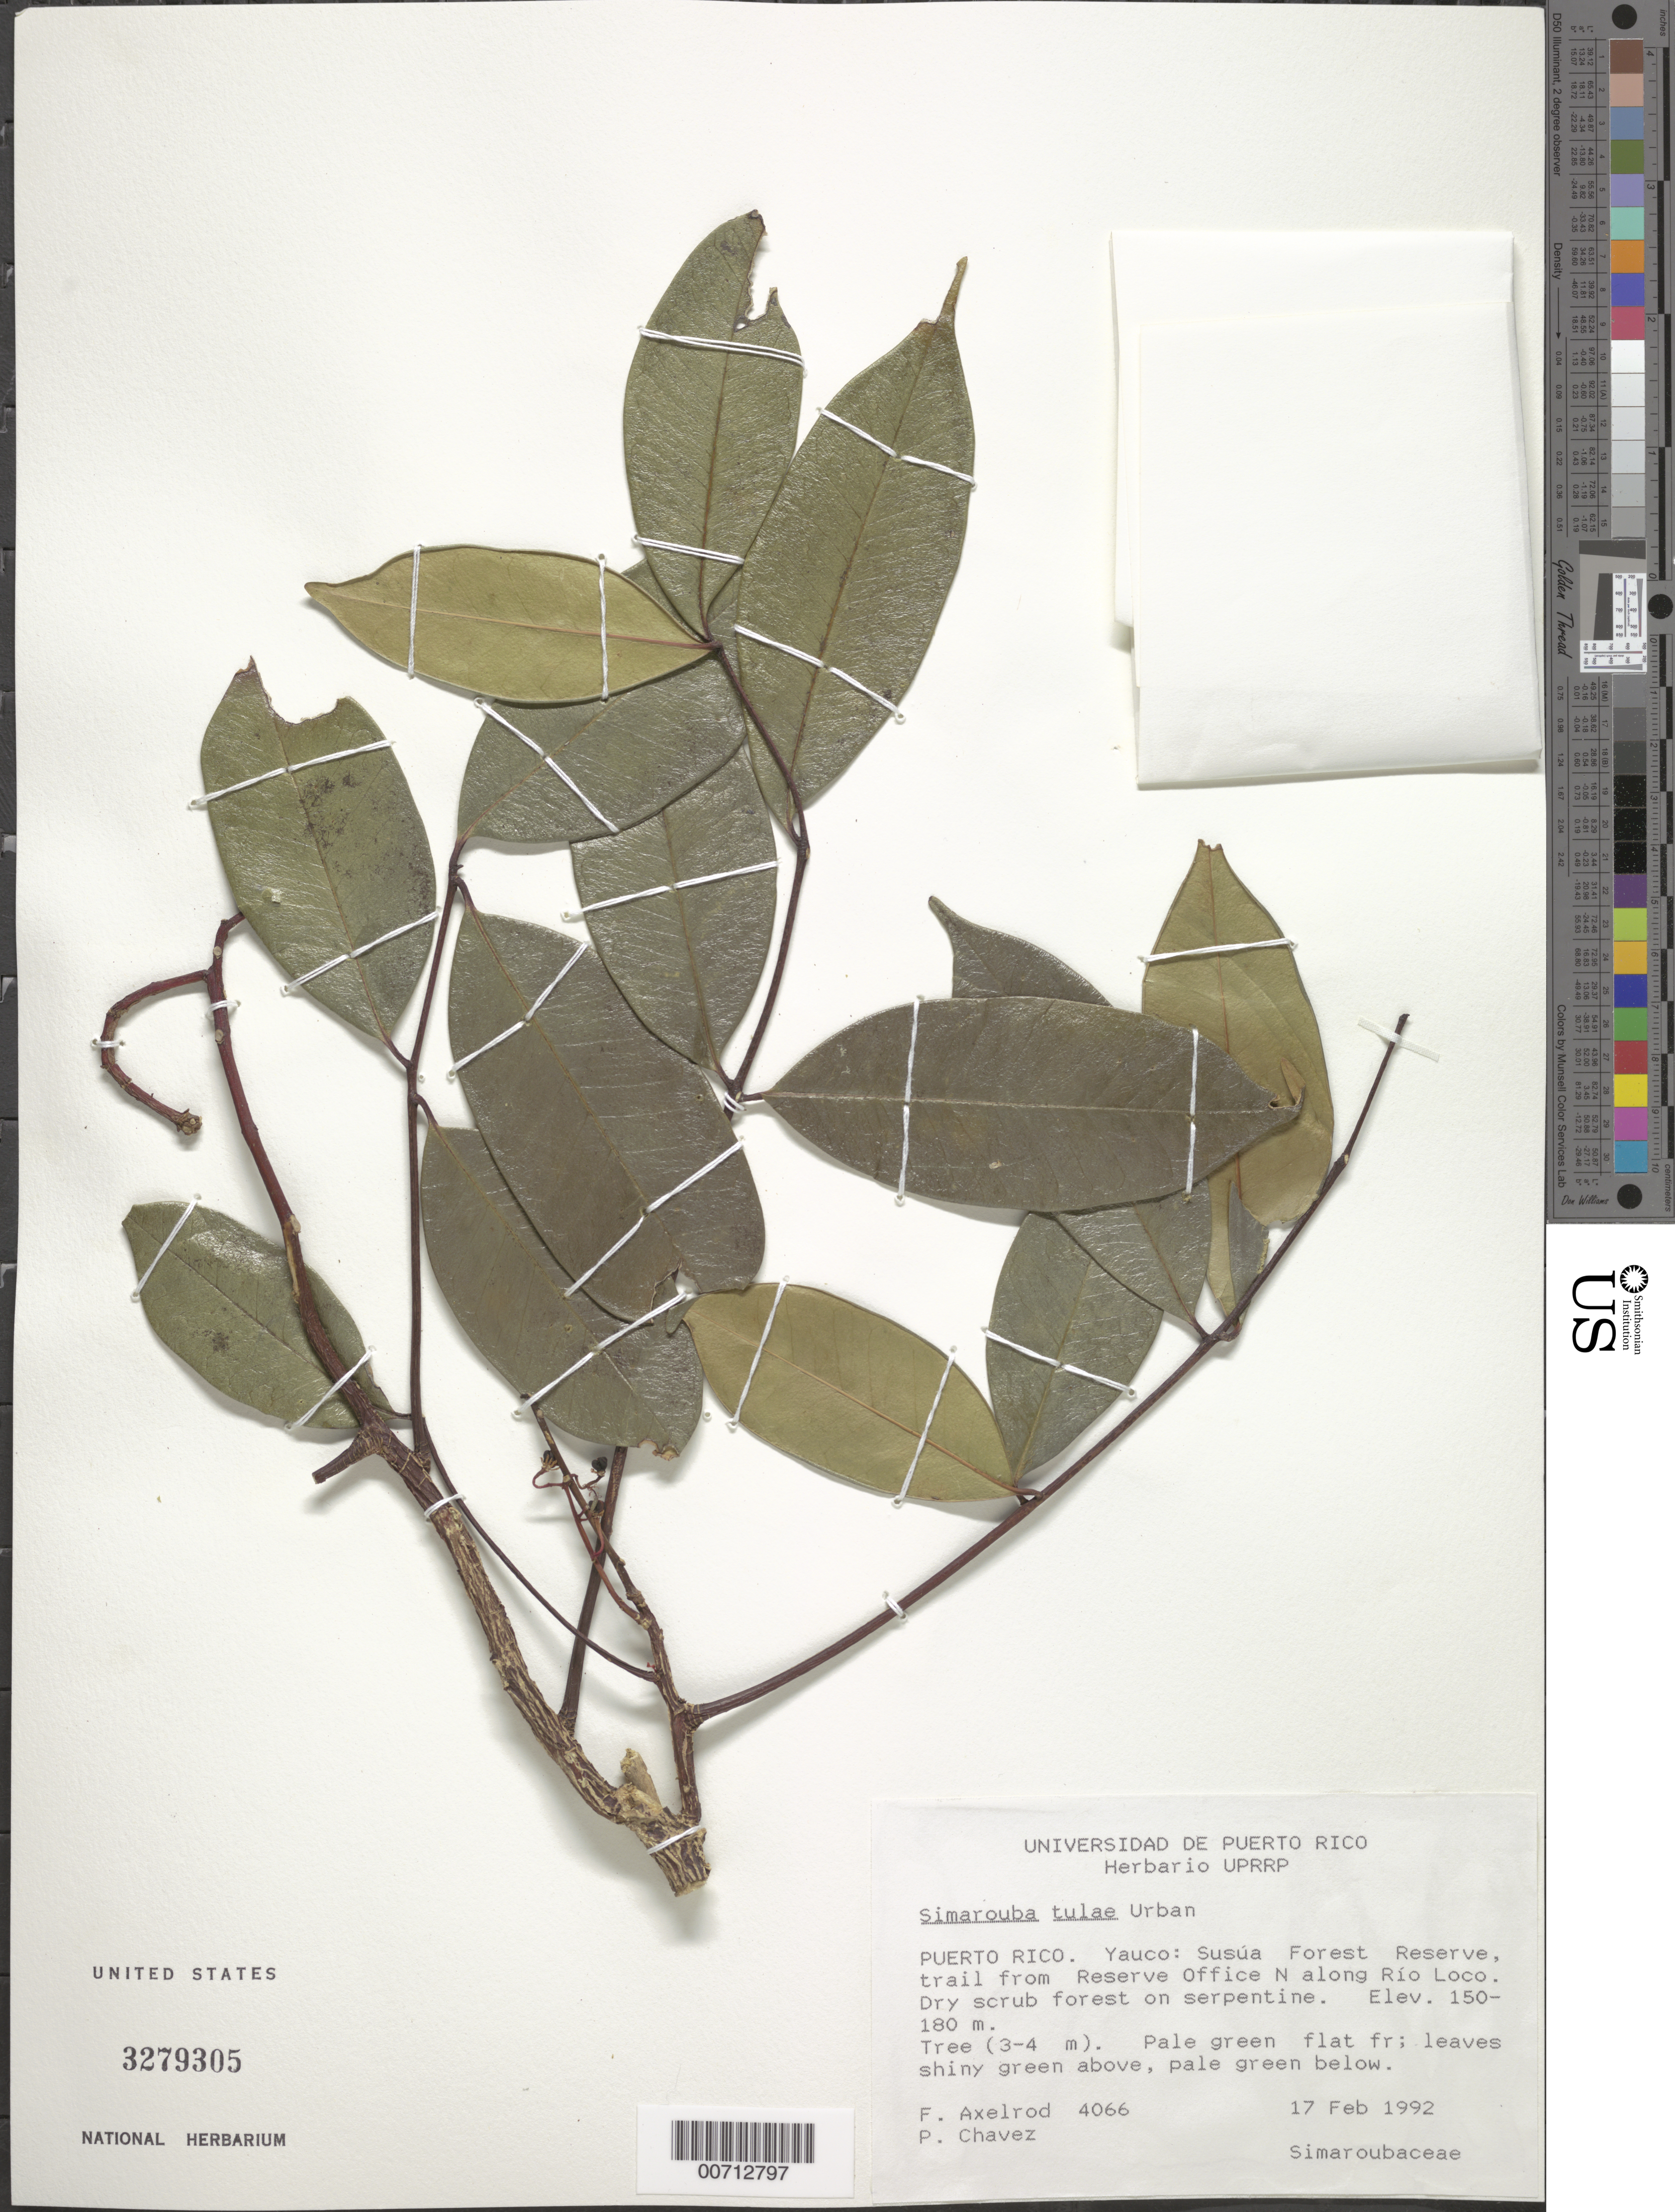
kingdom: Plantae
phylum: Tracheophyta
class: Magnoliopsida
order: Sapindales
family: Simaroubaceae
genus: Simarouba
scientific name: Simarouba tulae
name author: Urb.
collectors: F. S. Axelrod & P. Chavez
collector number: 4066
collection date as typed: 17 Feb 1992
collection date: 1992-02-17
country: Puerto Rico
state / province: Yauco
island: Greater Antilles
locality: Susua Forest Reserve, trail from Reserve office N along Rio Loco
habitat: Dry scrub forest on serpentine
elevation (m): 150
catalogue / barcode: US 3279305